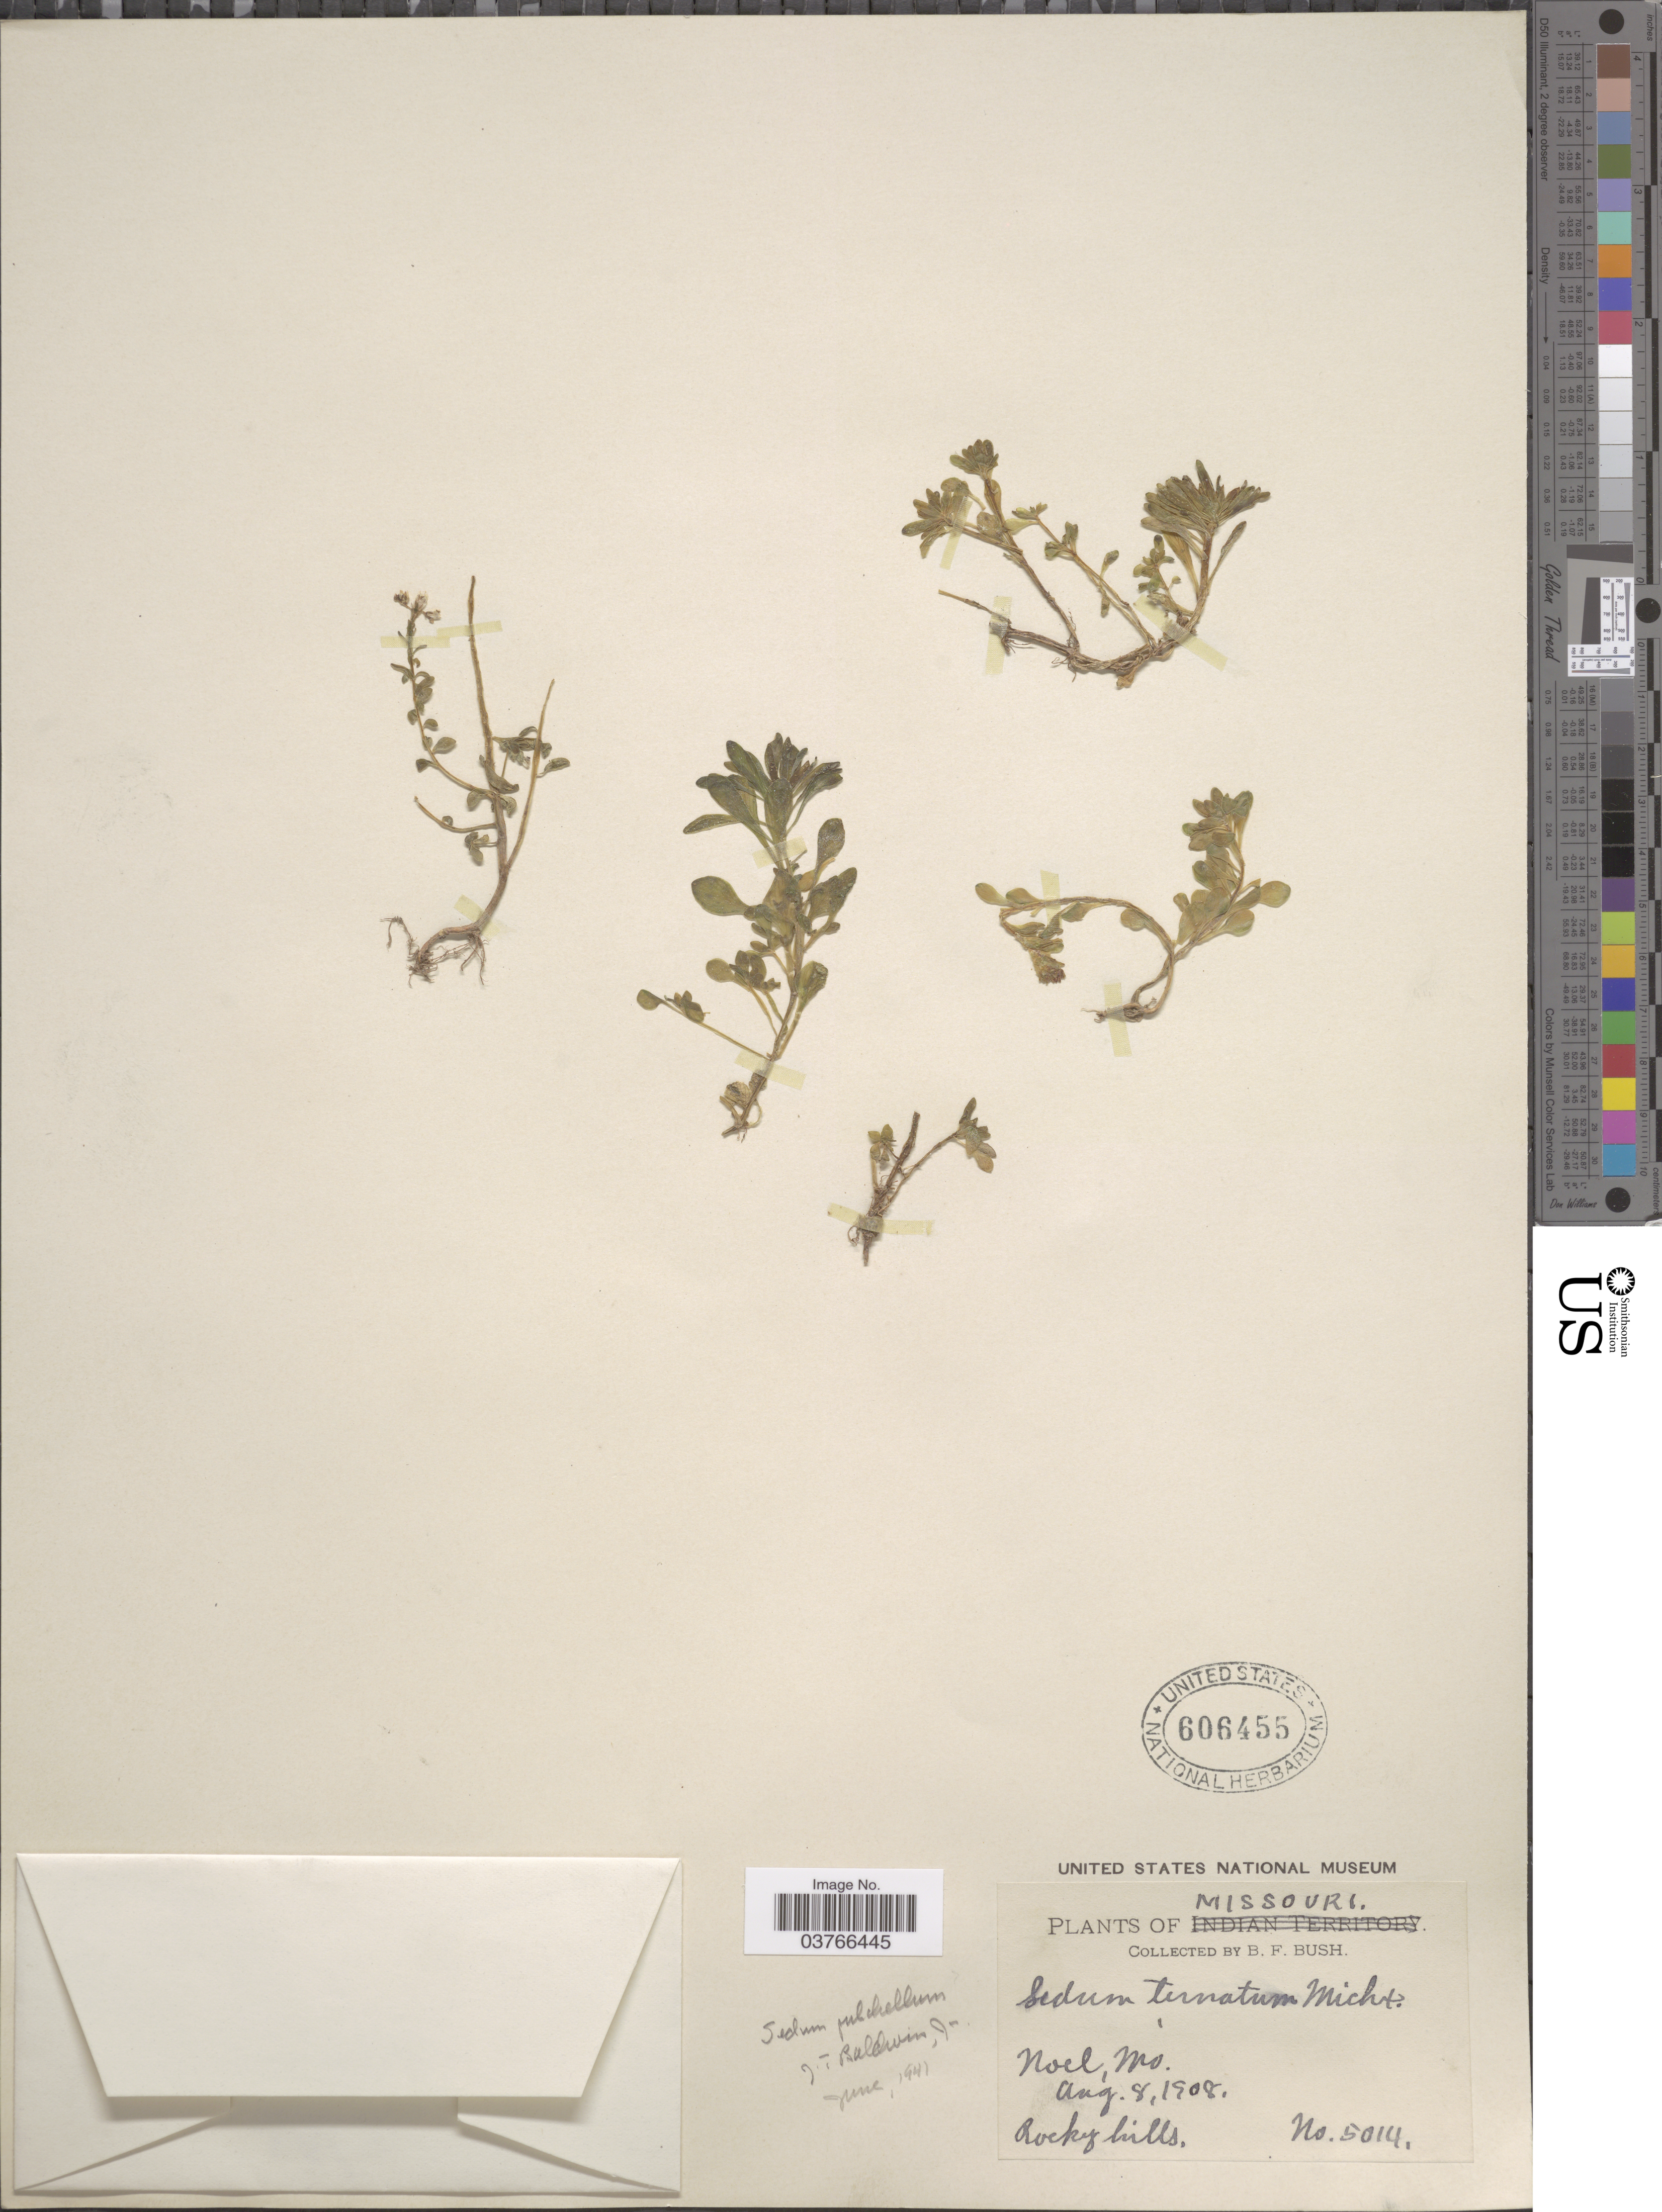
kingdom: Plantae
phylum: Tracheophyta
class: Magnoliopsida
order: Saxifragales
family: Crassulaceae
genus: Sedum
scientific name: Sedum pulchellum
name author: Michx.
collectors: B. F. Bush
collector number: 5014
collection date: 1908-08-08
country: United States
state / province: Missouri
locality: Noel.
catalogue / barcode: US 606455